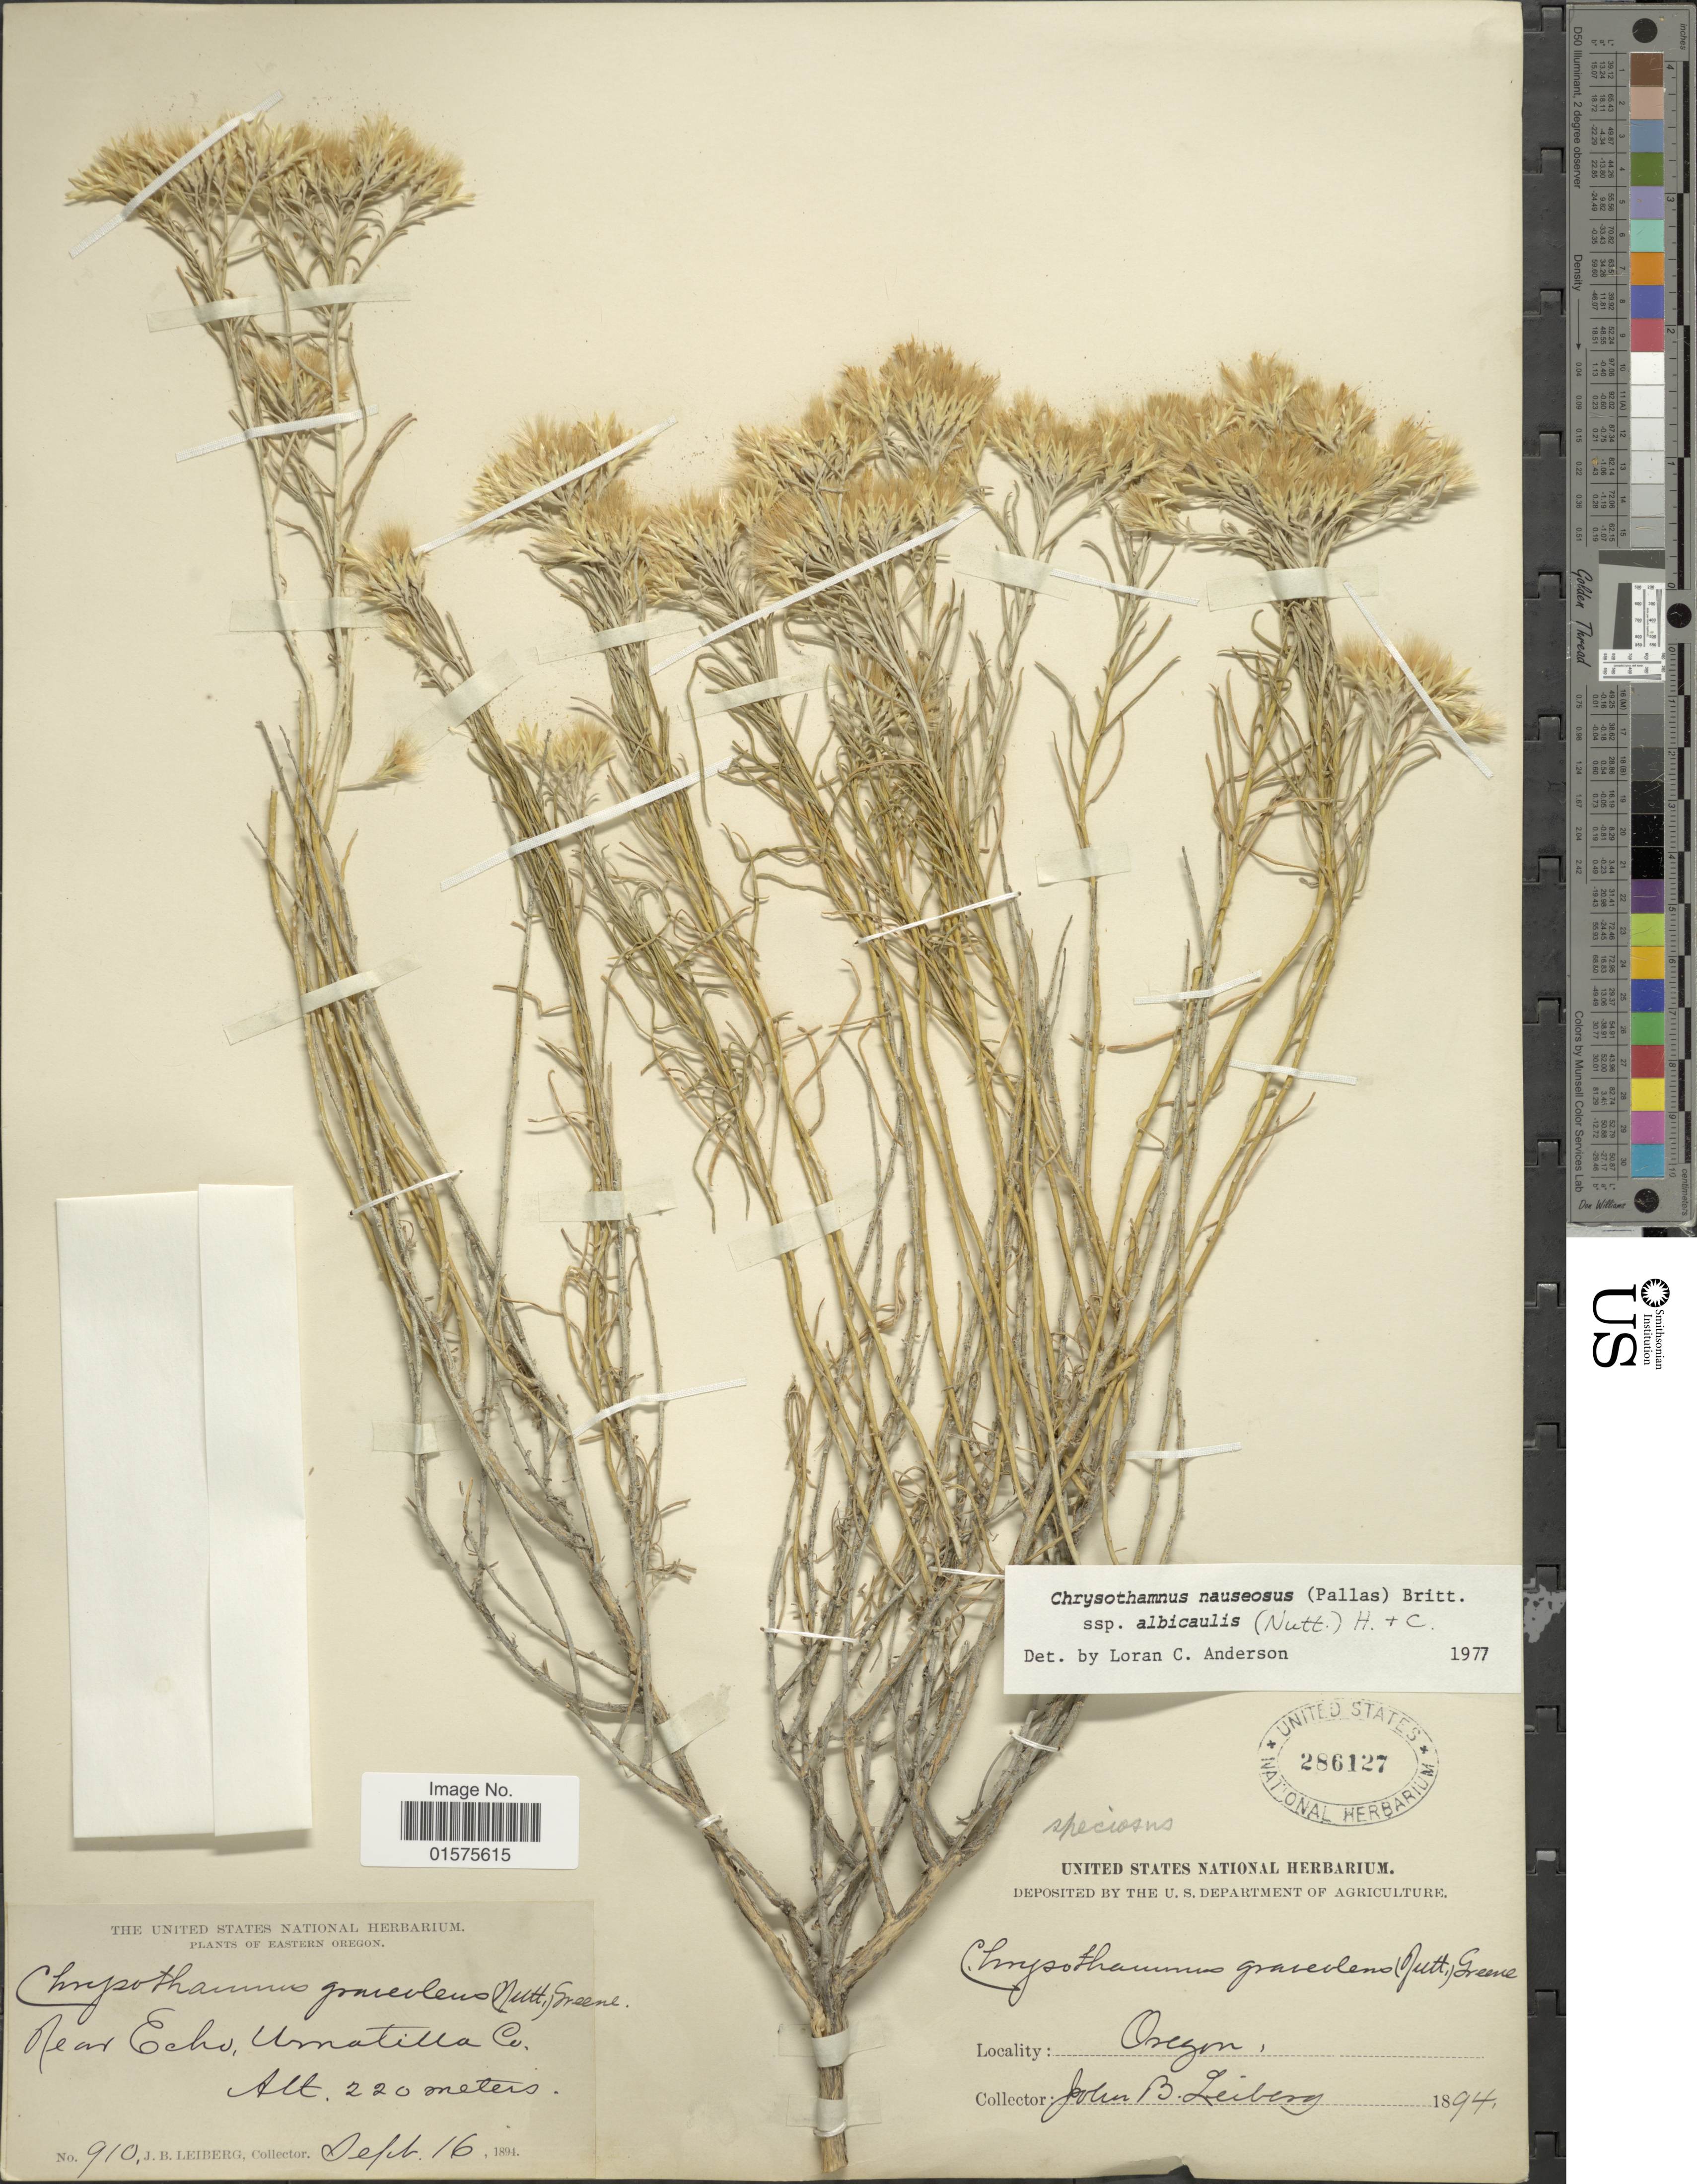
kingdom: Plantae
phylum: Tracheophyta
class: Magnoliopsida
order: Asterales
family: Asteraceae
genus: Ericameria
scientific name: Ericameria nauseosa var. speciosa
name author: (Nutt.) G.L. Nesom & G.I. Baird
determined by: Urbatsch, Lowell E., Curator (LSU), Louisiana State University (UNITED STATES)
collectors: J. Leiberg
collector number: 910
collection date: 1894-09-16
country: United States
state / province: Oregon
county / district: Umatilla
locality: Eastern Oregon. Near Echo, Umatilla Co.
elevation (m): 220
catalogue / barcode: US 286127